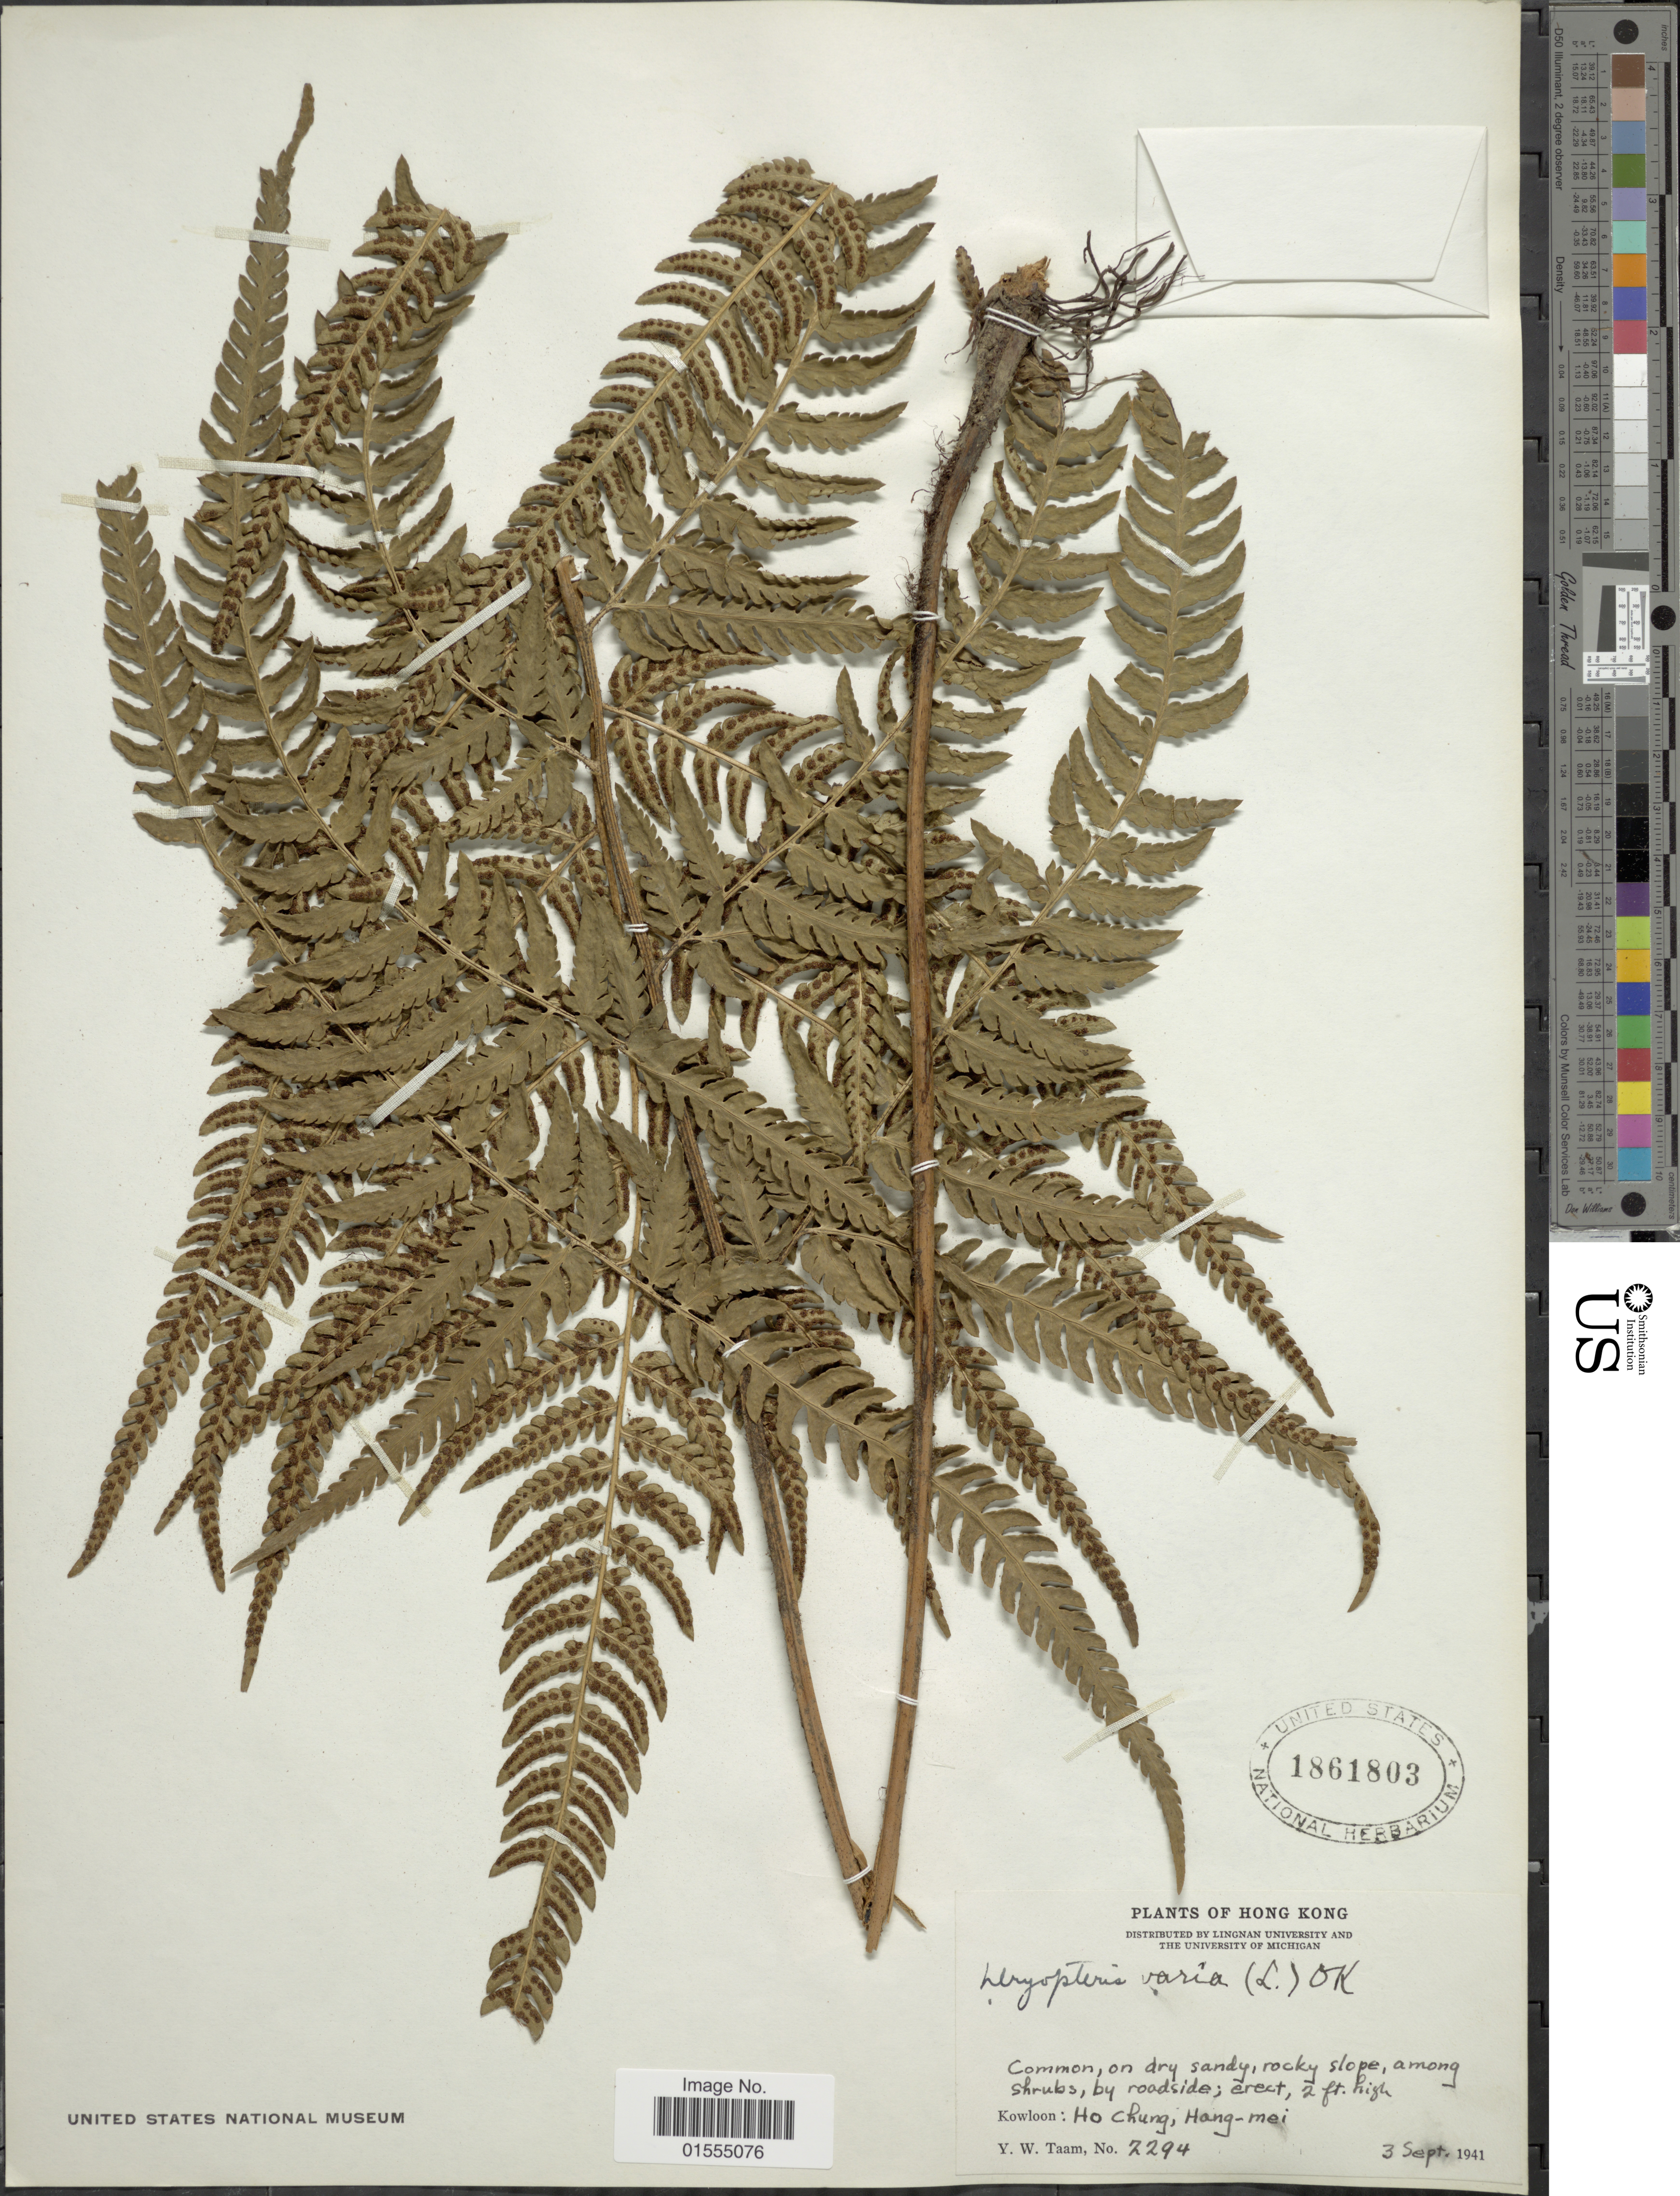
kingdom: Plantae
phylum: Tracheophyta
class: Polypodiopsida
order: Polypodiales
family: Dryopteridaceae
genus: Dryopteris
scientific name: Dryopteris varia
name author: (L.) Kuntze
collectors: Y. W. Taam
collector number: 2294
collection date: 1941-09-03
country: China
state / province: Hong Kong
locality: Hong Kong, Kowloon: Ho Chung, Hang-mei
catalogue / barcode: US 1861803